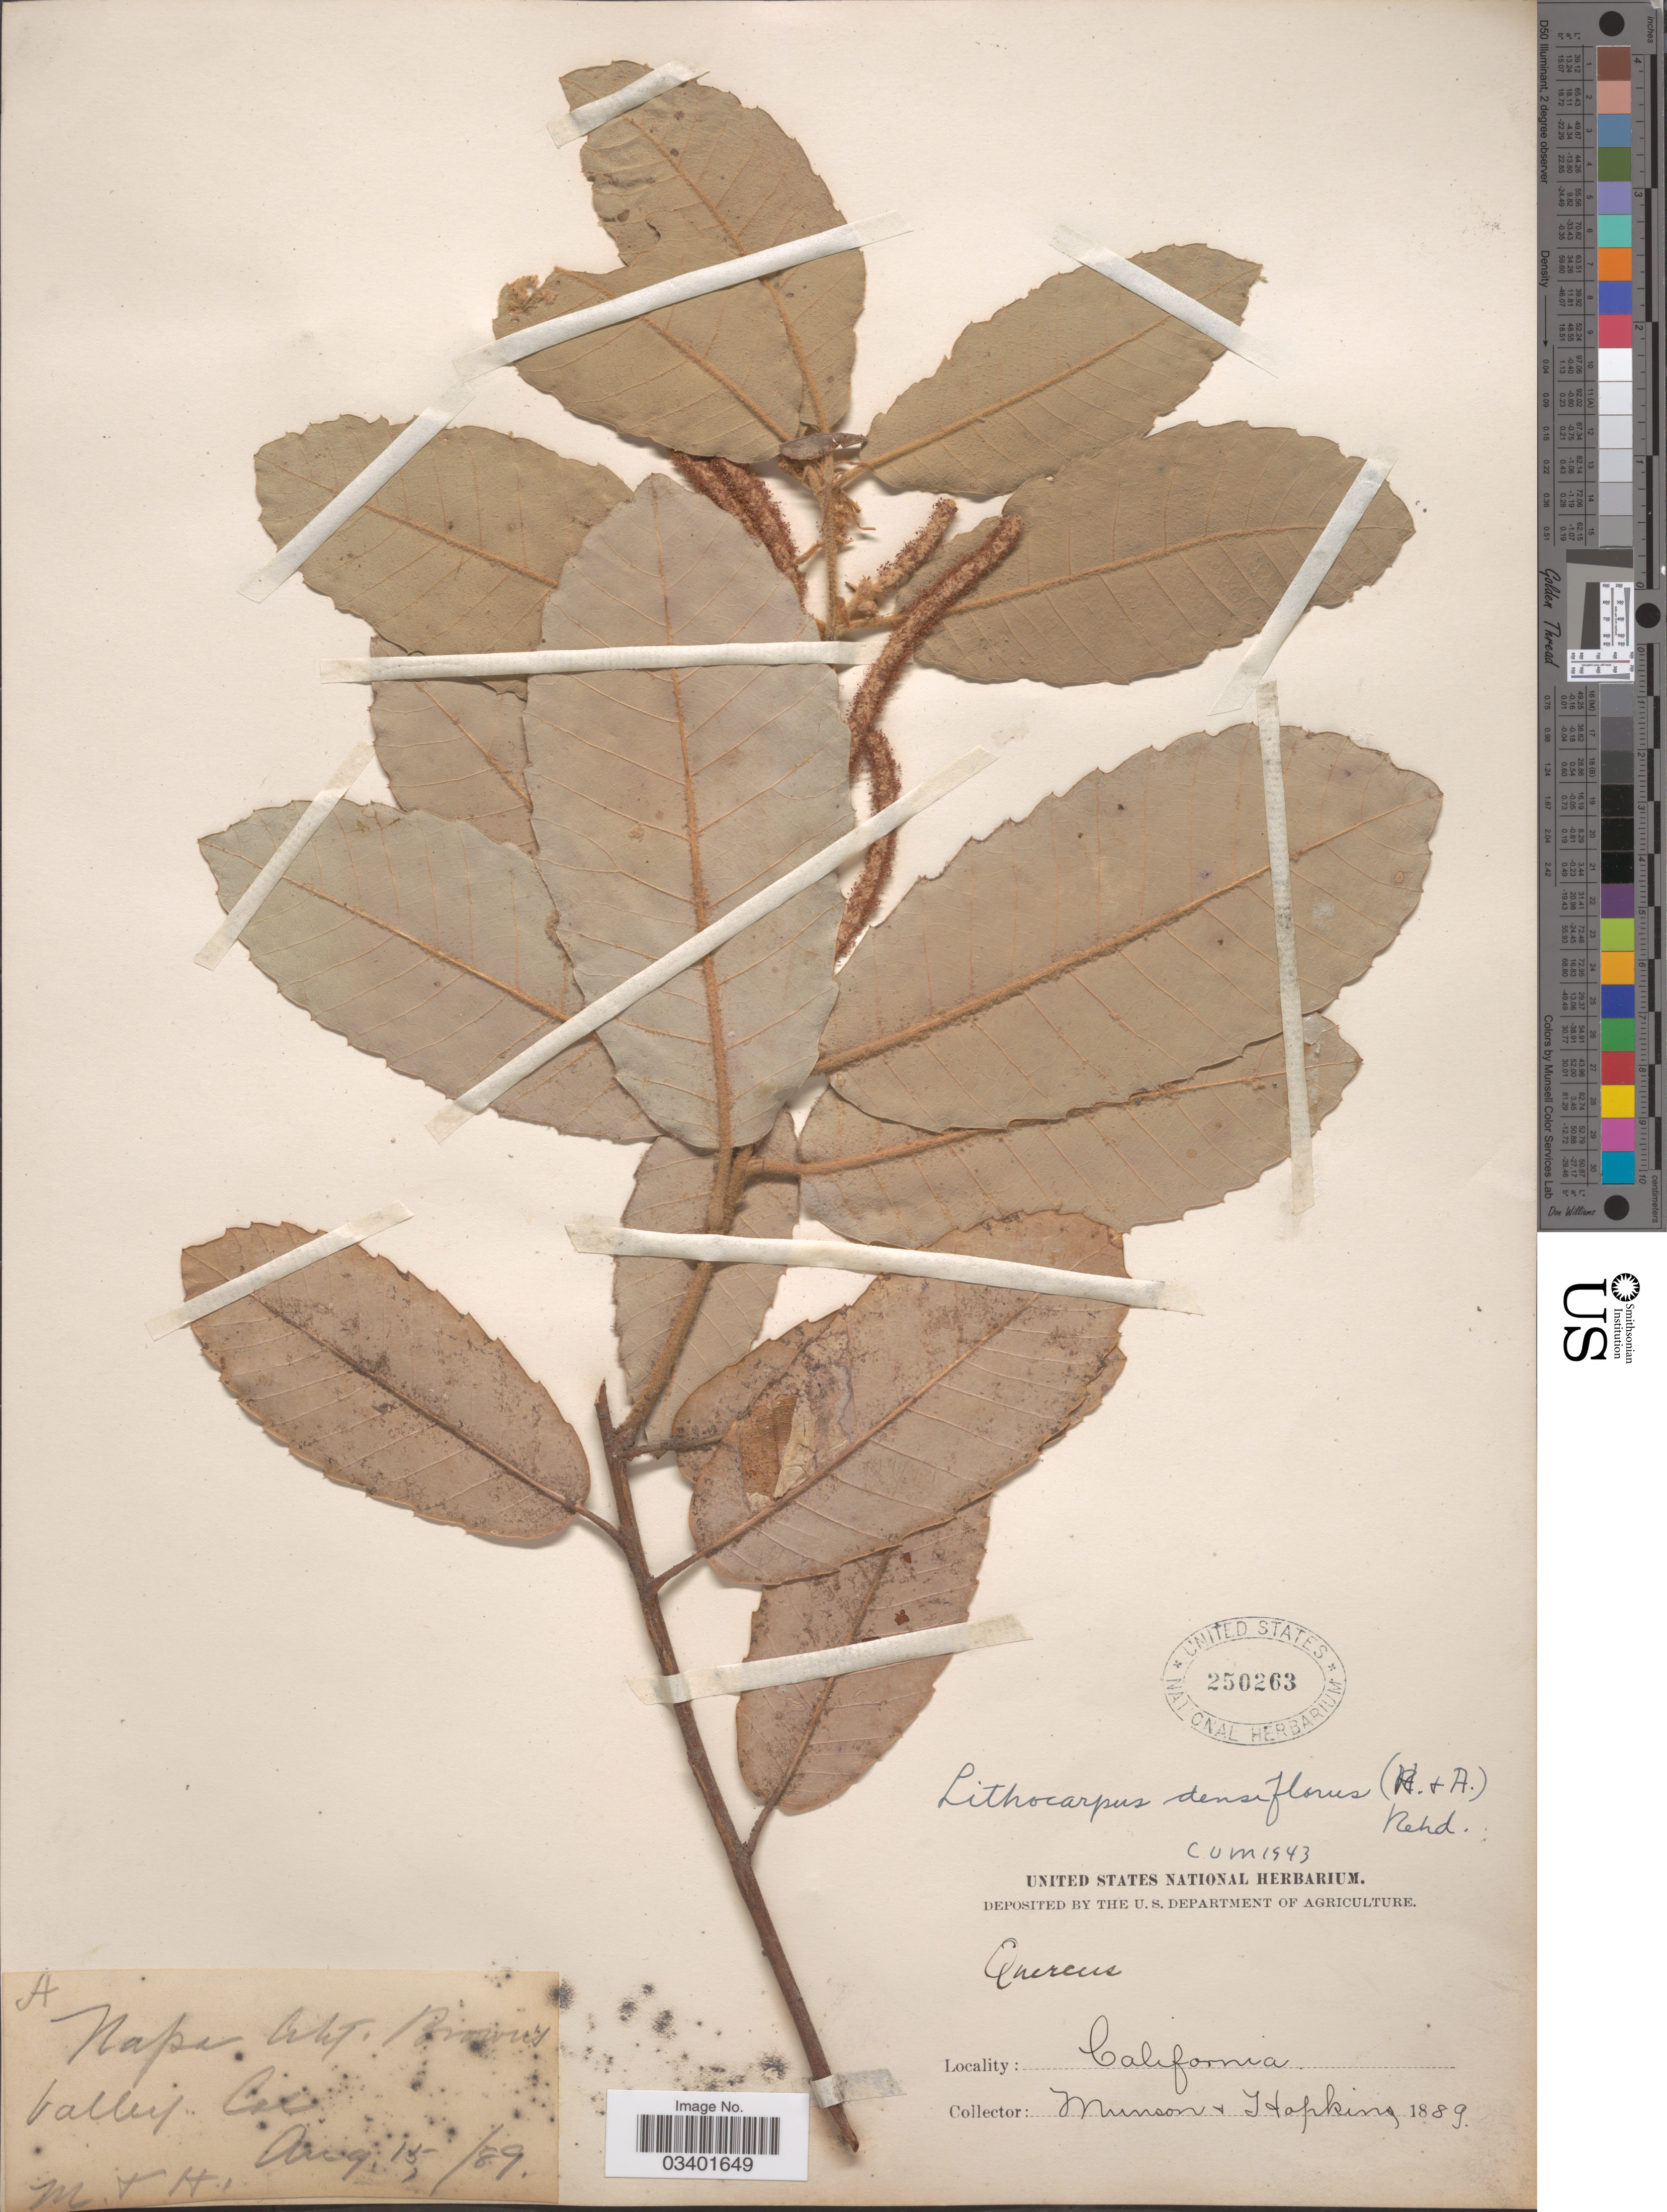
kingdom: Plantae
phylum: Tracheophyta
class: Magnoliopsida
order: Fagales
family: Fagaceae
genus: Notholithocarpus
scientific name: Notholithocarpus densiflorus var. densiflorus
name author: (Hook. & Arn.) P. S. Manos et al.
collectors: -. Munson & -- Hopkins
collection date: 1889-08-15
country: United States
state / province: California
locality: Napa City, Brown's Valley.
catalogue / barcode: US 250263